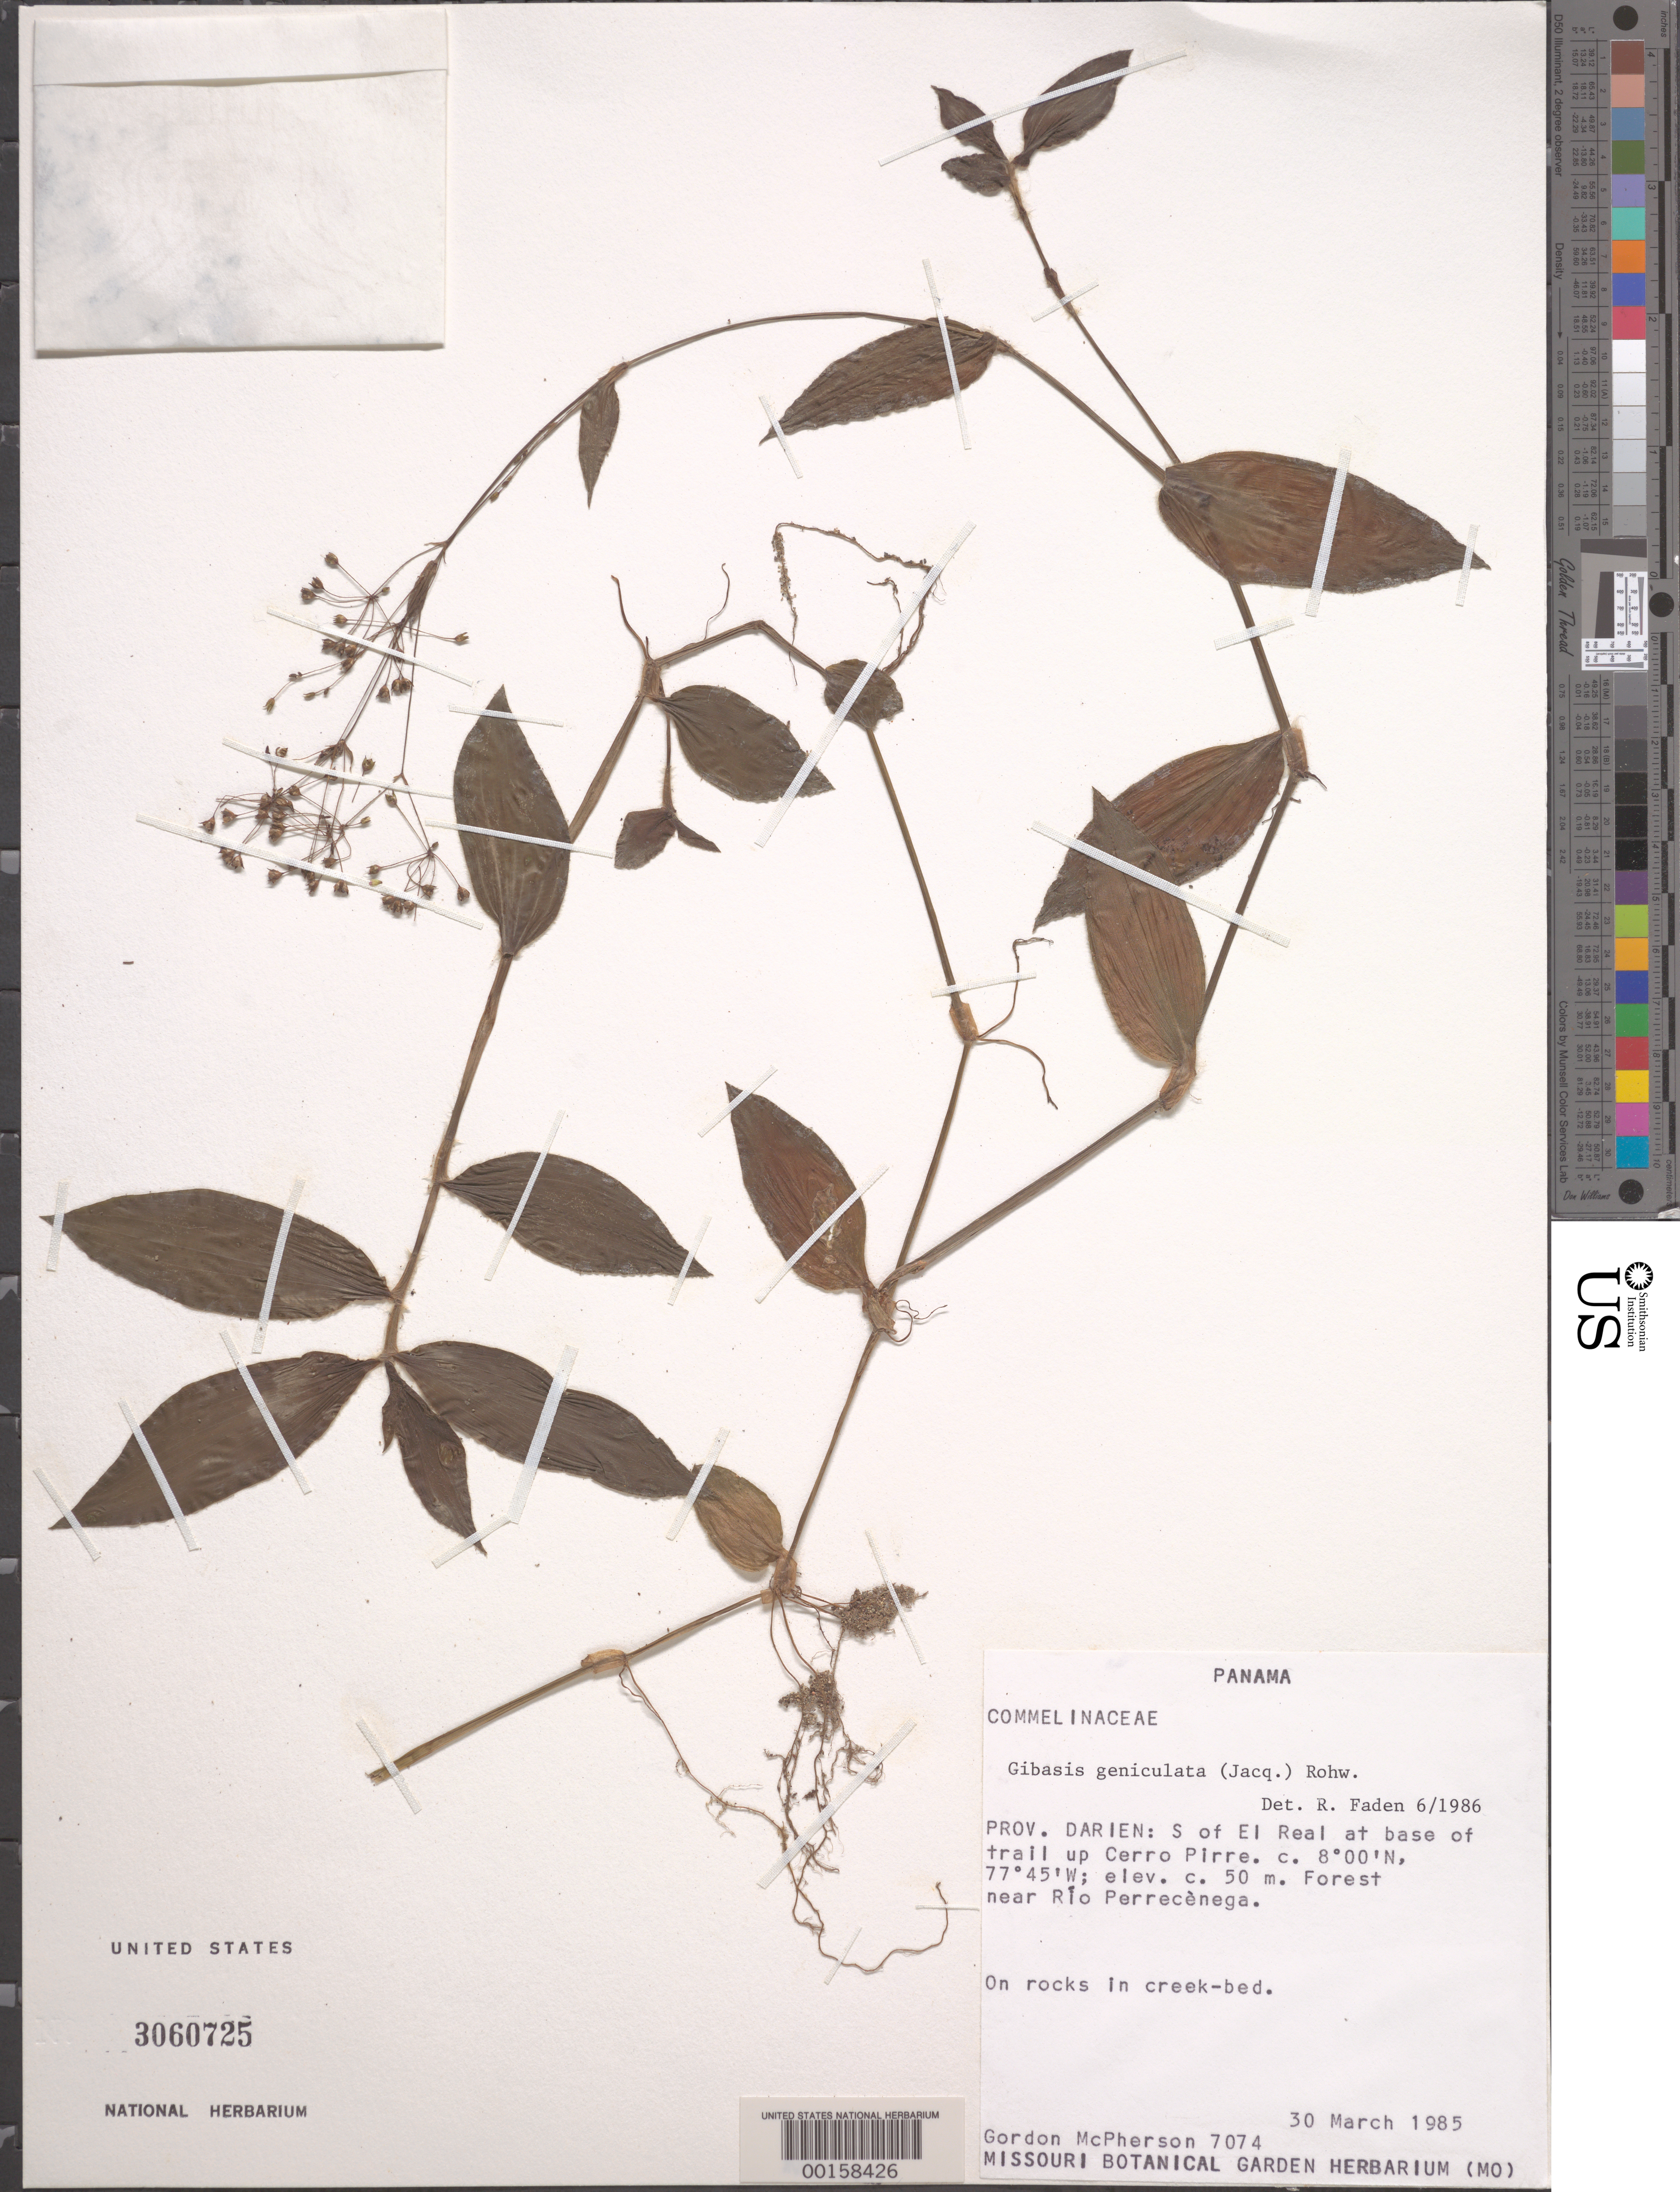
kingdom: Plantae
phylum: Tracheophyta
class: Liliopsida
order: Commelinales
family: Commelinaceae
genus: Gibasis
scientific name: Gibasis geniculata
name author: (Jacq.) Rohweder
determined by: Faden, Robert B., (US), Smithsonian Institution - National Museum of Natural History (UNITED STATES)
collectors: G. D. McPherson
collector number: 7074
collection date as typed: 30 Mar 1985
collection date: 1985-03-30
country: Panama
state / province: Darién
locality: S of el Real, near Rio Perrecenega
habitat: On rocks in creek bed forest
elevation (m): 50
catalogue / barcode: US 3060725